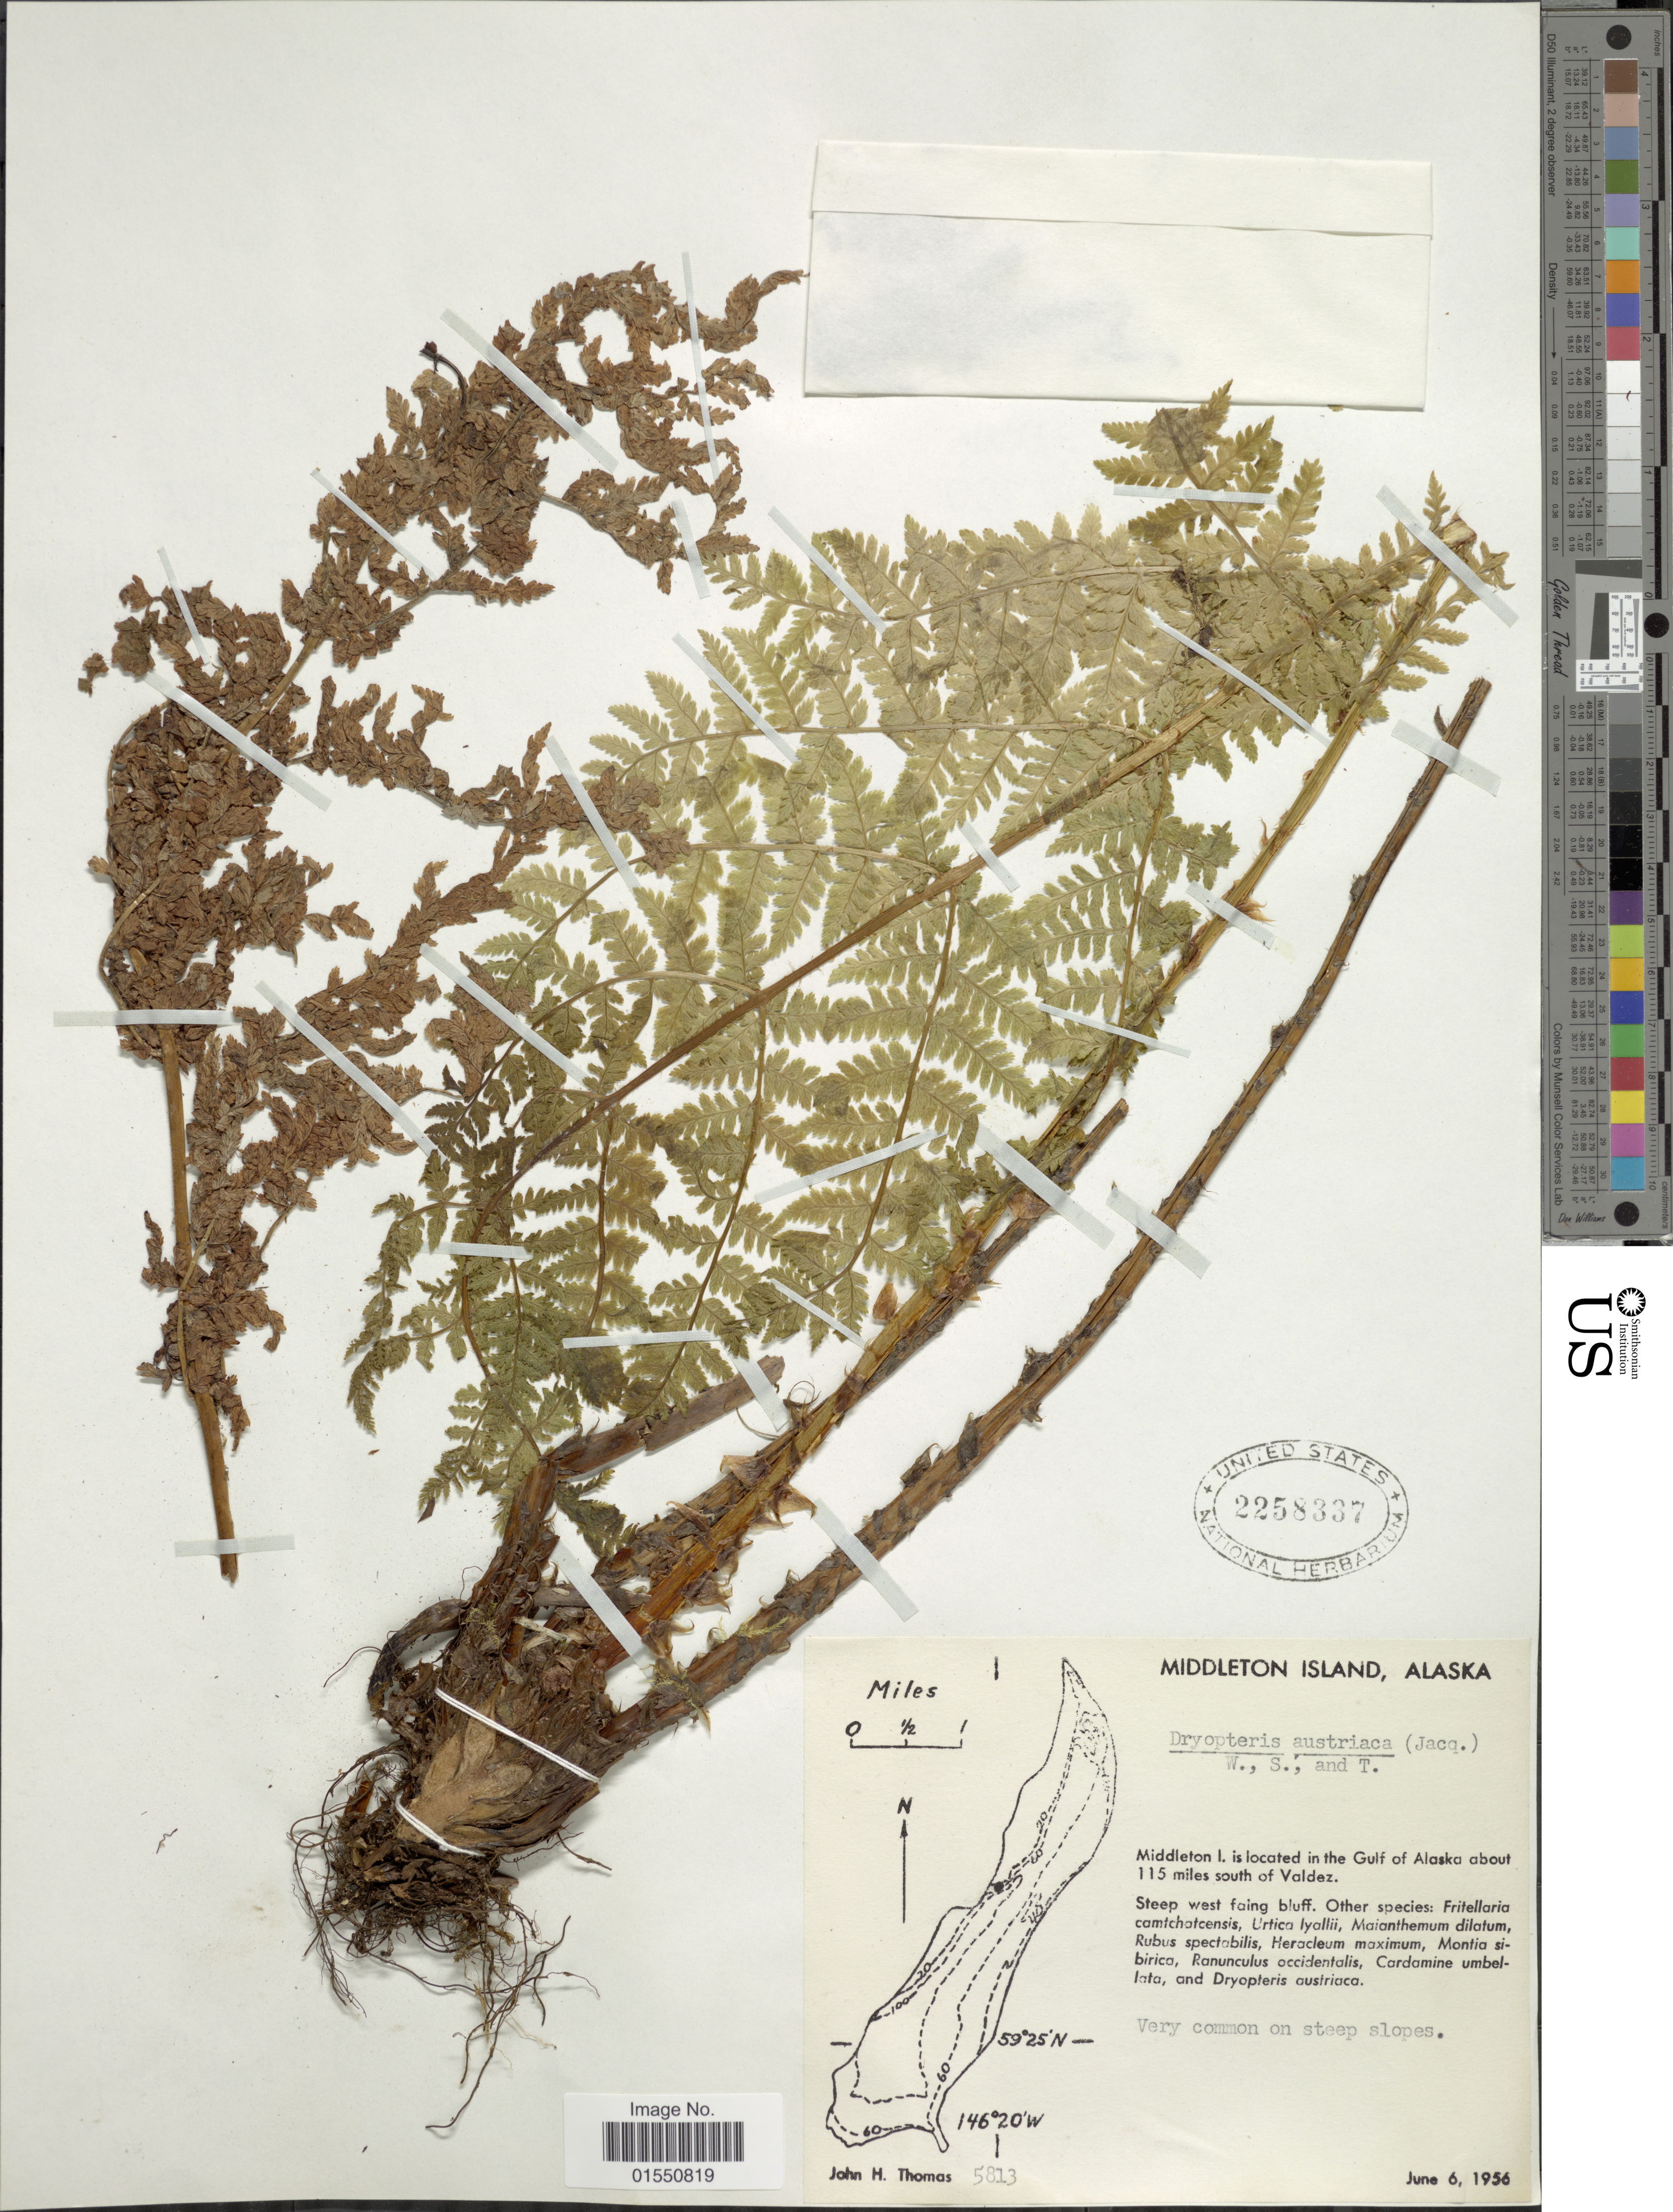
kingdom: Plantae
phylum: Tracheophyta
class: Polypodiopsida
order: Polypodiales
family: Dryopteridaceae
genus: Dryopteris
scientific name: Dryopteris expansa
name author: (C. Presl) Fraser-Jenk. & Jermy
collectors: J. H. Thomas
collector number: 5813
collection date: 1956-06-06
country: United States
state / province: Alaska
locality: Middleton Island. Gulf of Alaska about 115 miles south of Valdez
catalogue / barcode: US 2258337